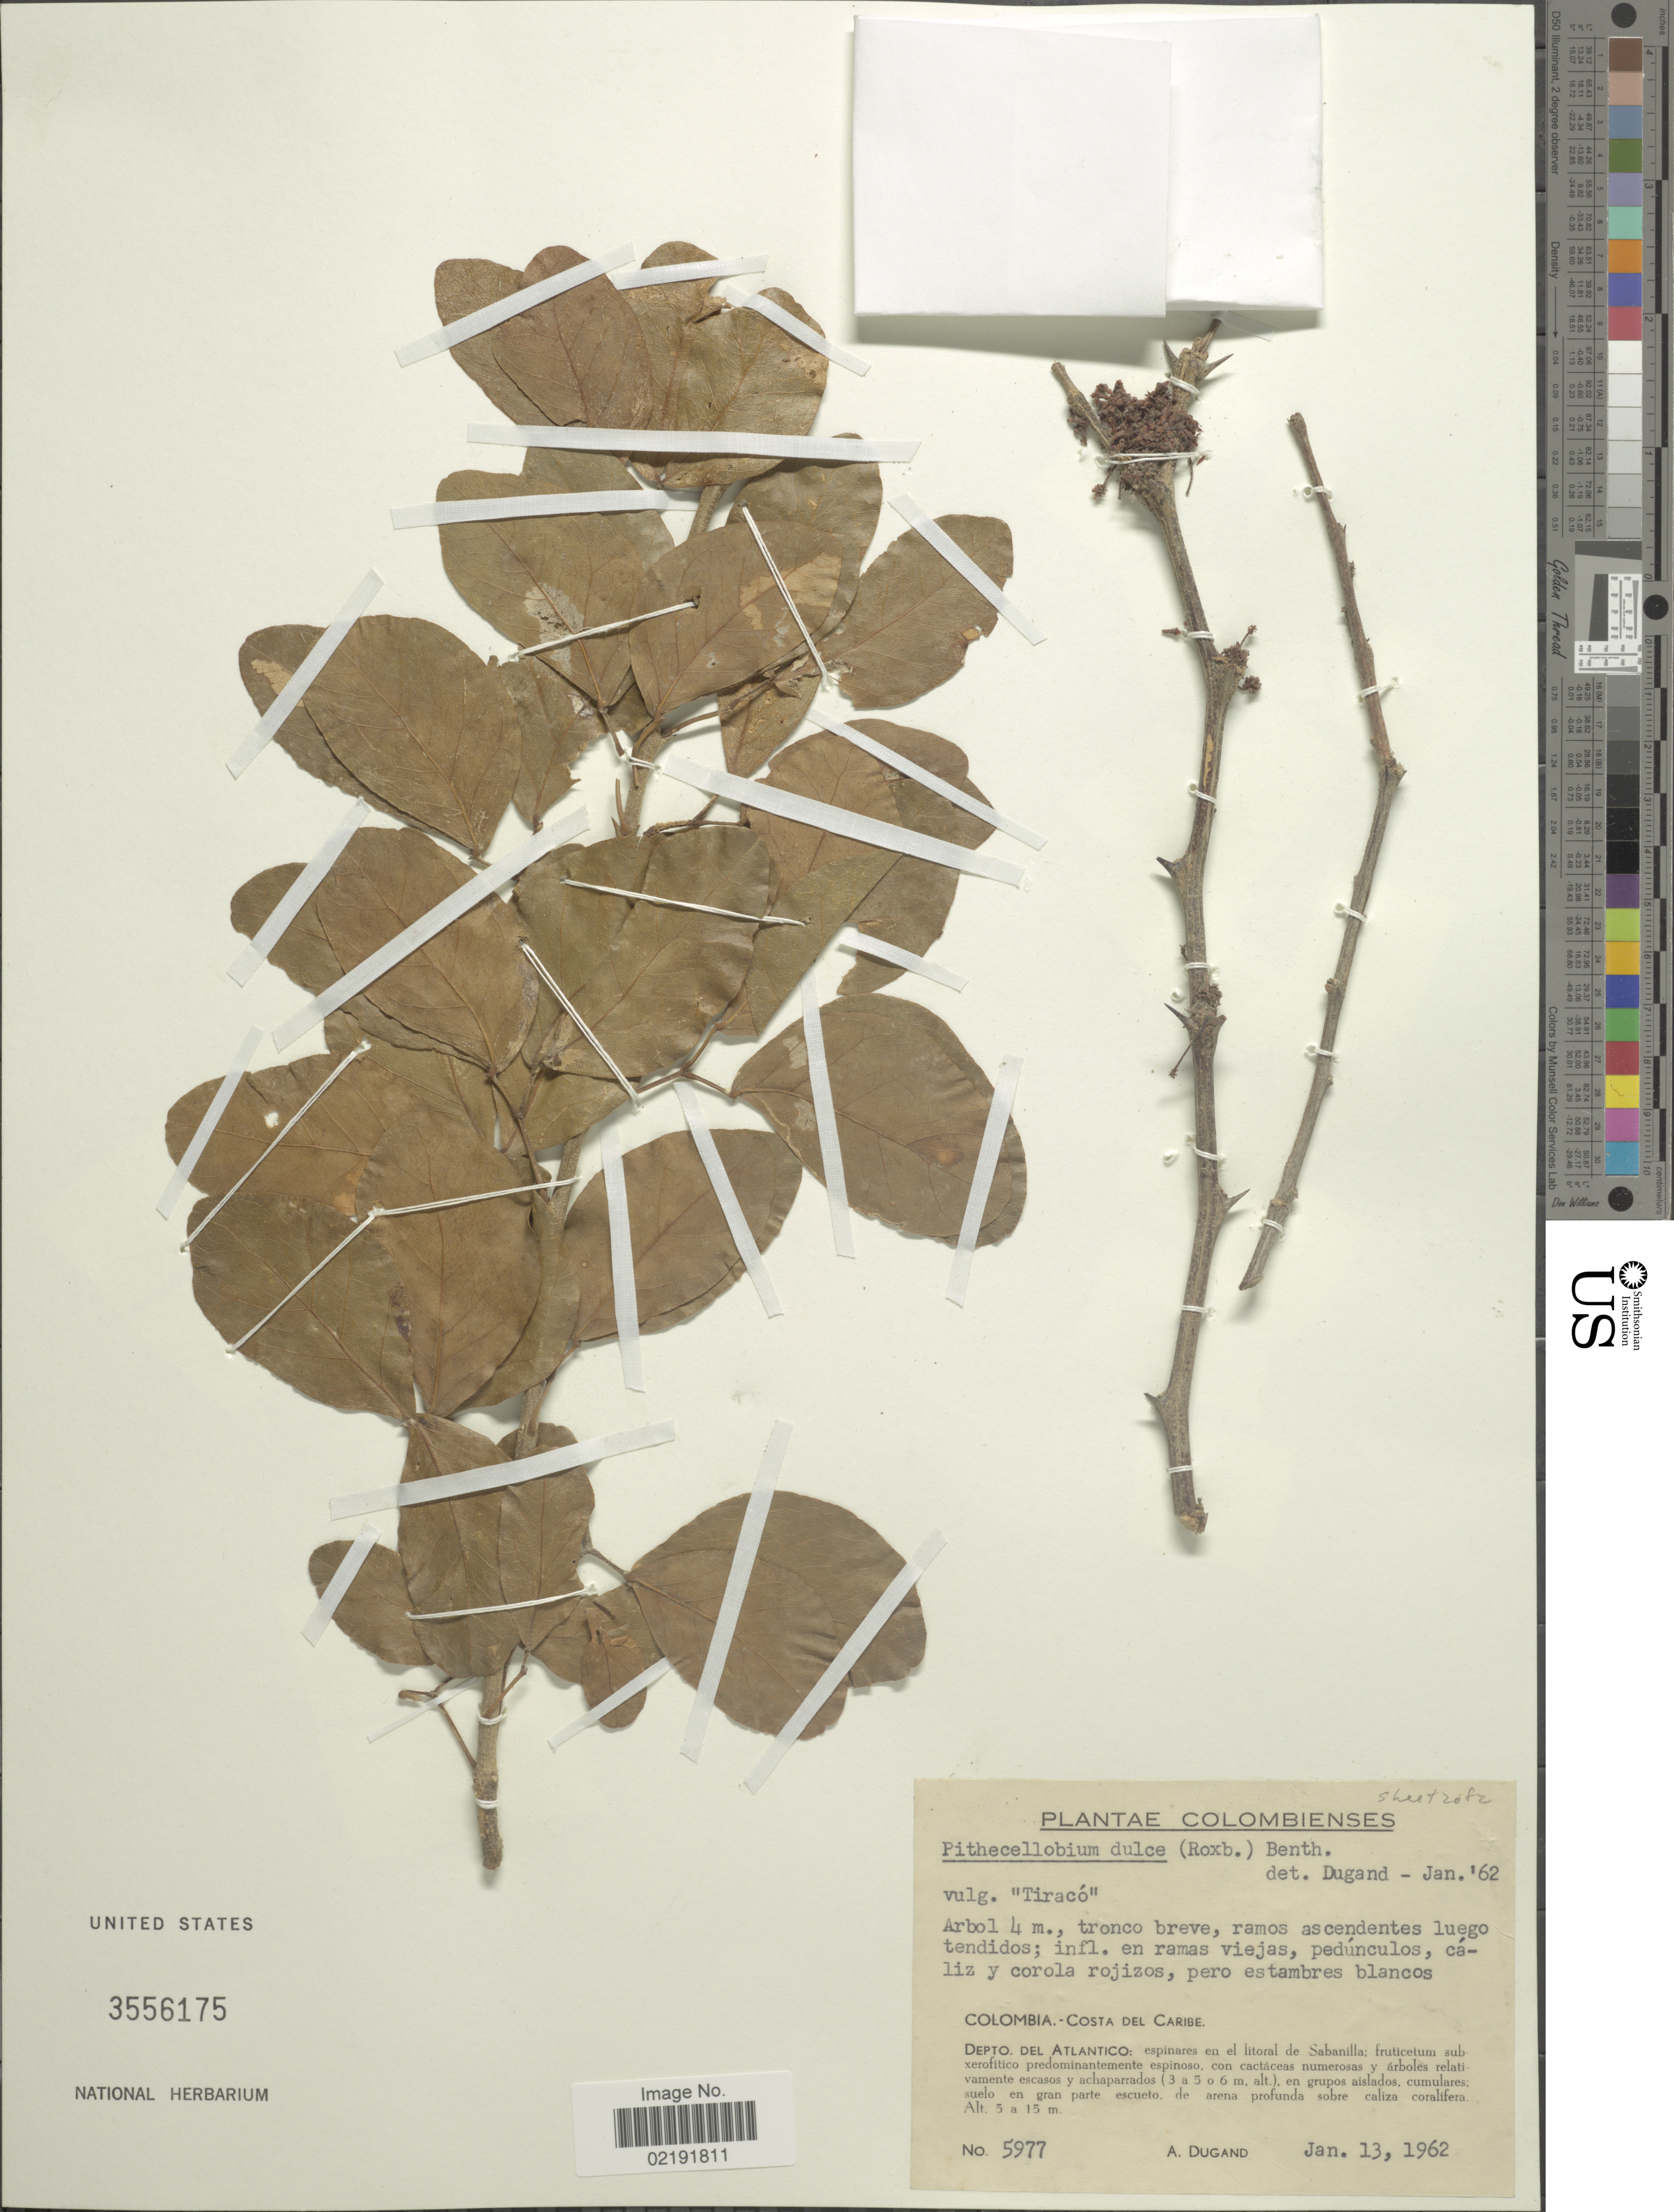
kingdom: Plantae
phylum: Tracheophyta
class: Magnoliopsida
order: Fabales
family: Fabaceae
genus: Pithecellobium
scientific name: Pithecellobium dulce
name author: (Roxb.) Benth.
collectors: A. Dugand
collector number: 5977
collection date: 1962-01-13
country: Colombia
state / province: Atlántico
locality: Colombia: Costa del Caribe. Depto. del Atlantico: espinares en el litoral de Sabanilla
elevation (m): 5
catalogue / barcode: US 3556175